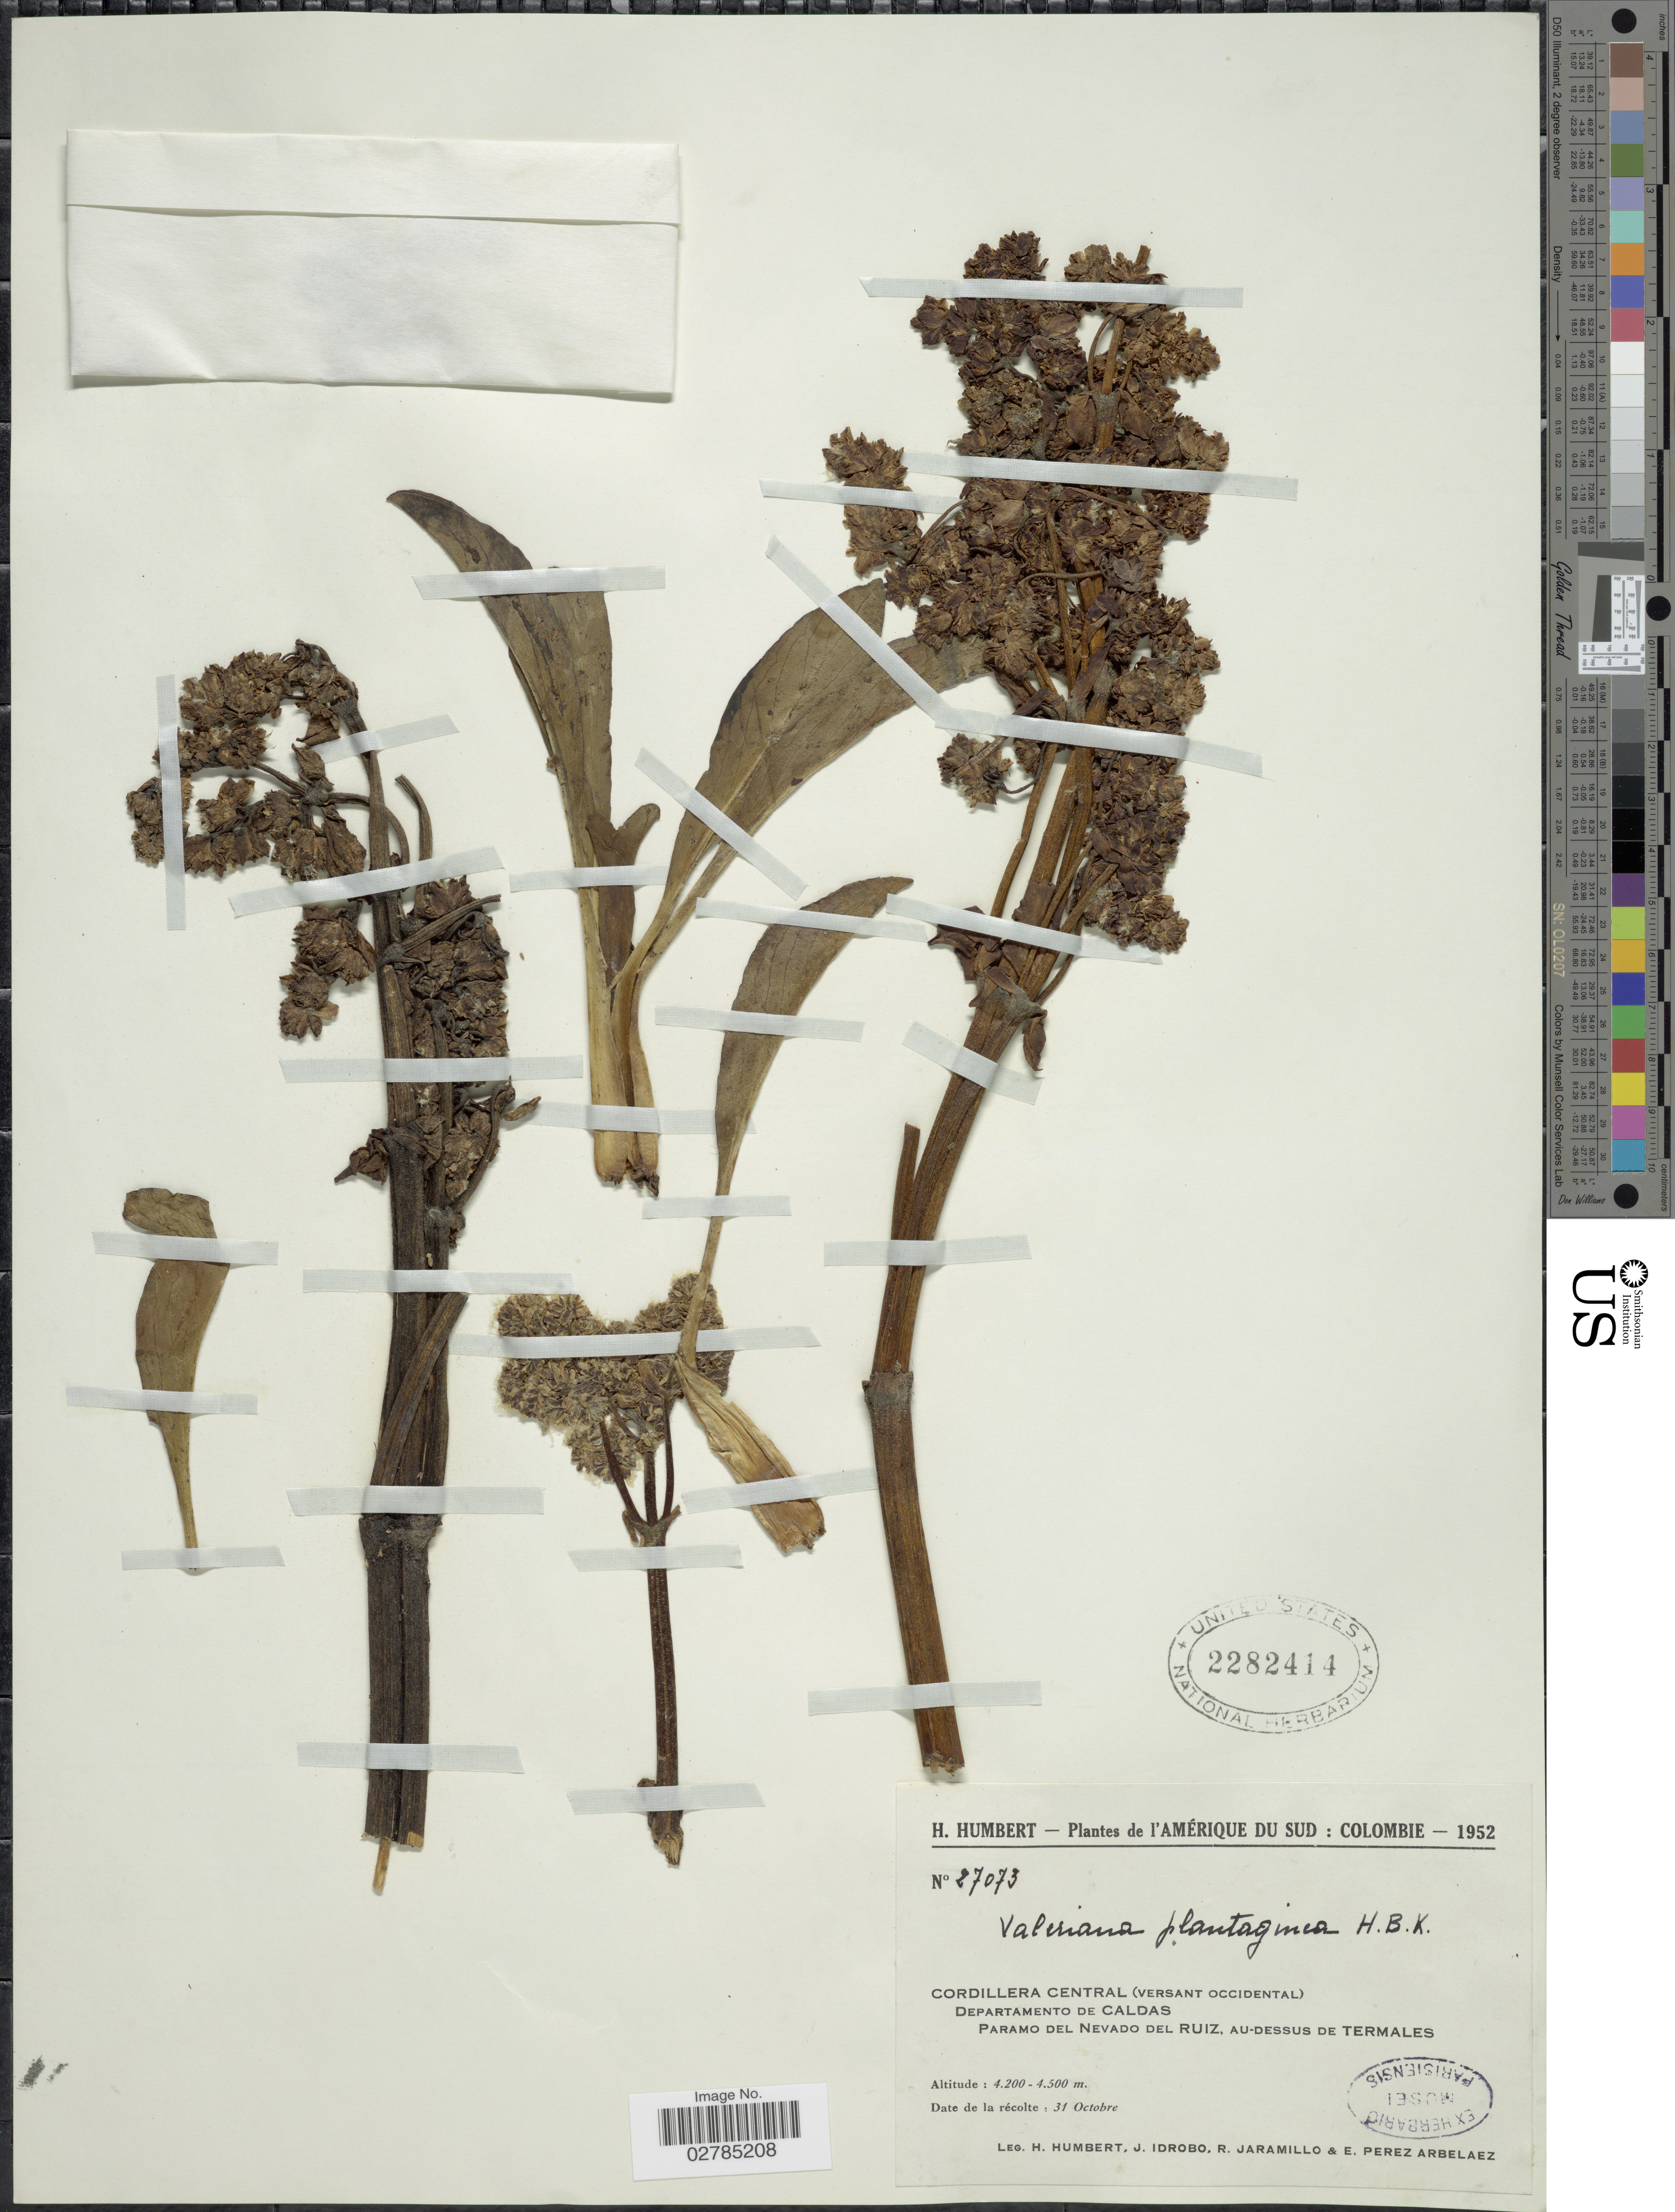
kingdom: Plantae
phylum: Tracheophyta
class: Magnoliopsida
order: Dipsacales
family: Caprifoliaceae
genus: Valeriana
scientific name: Valeriana plantaginea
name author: Kunth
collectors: H. Humbert, J. M. Idrobo, R. Jaramillo M. & E. Pérez Arbeláez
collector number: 27073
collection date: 1952-10-31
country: Colombia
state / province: Caldas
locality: Cordillera Central (versant Occidental). Departamento de Caldas. Paramo del Nevado del Ruiz, au- dessus de Termales.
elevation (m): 4200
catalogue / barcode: US 2282414